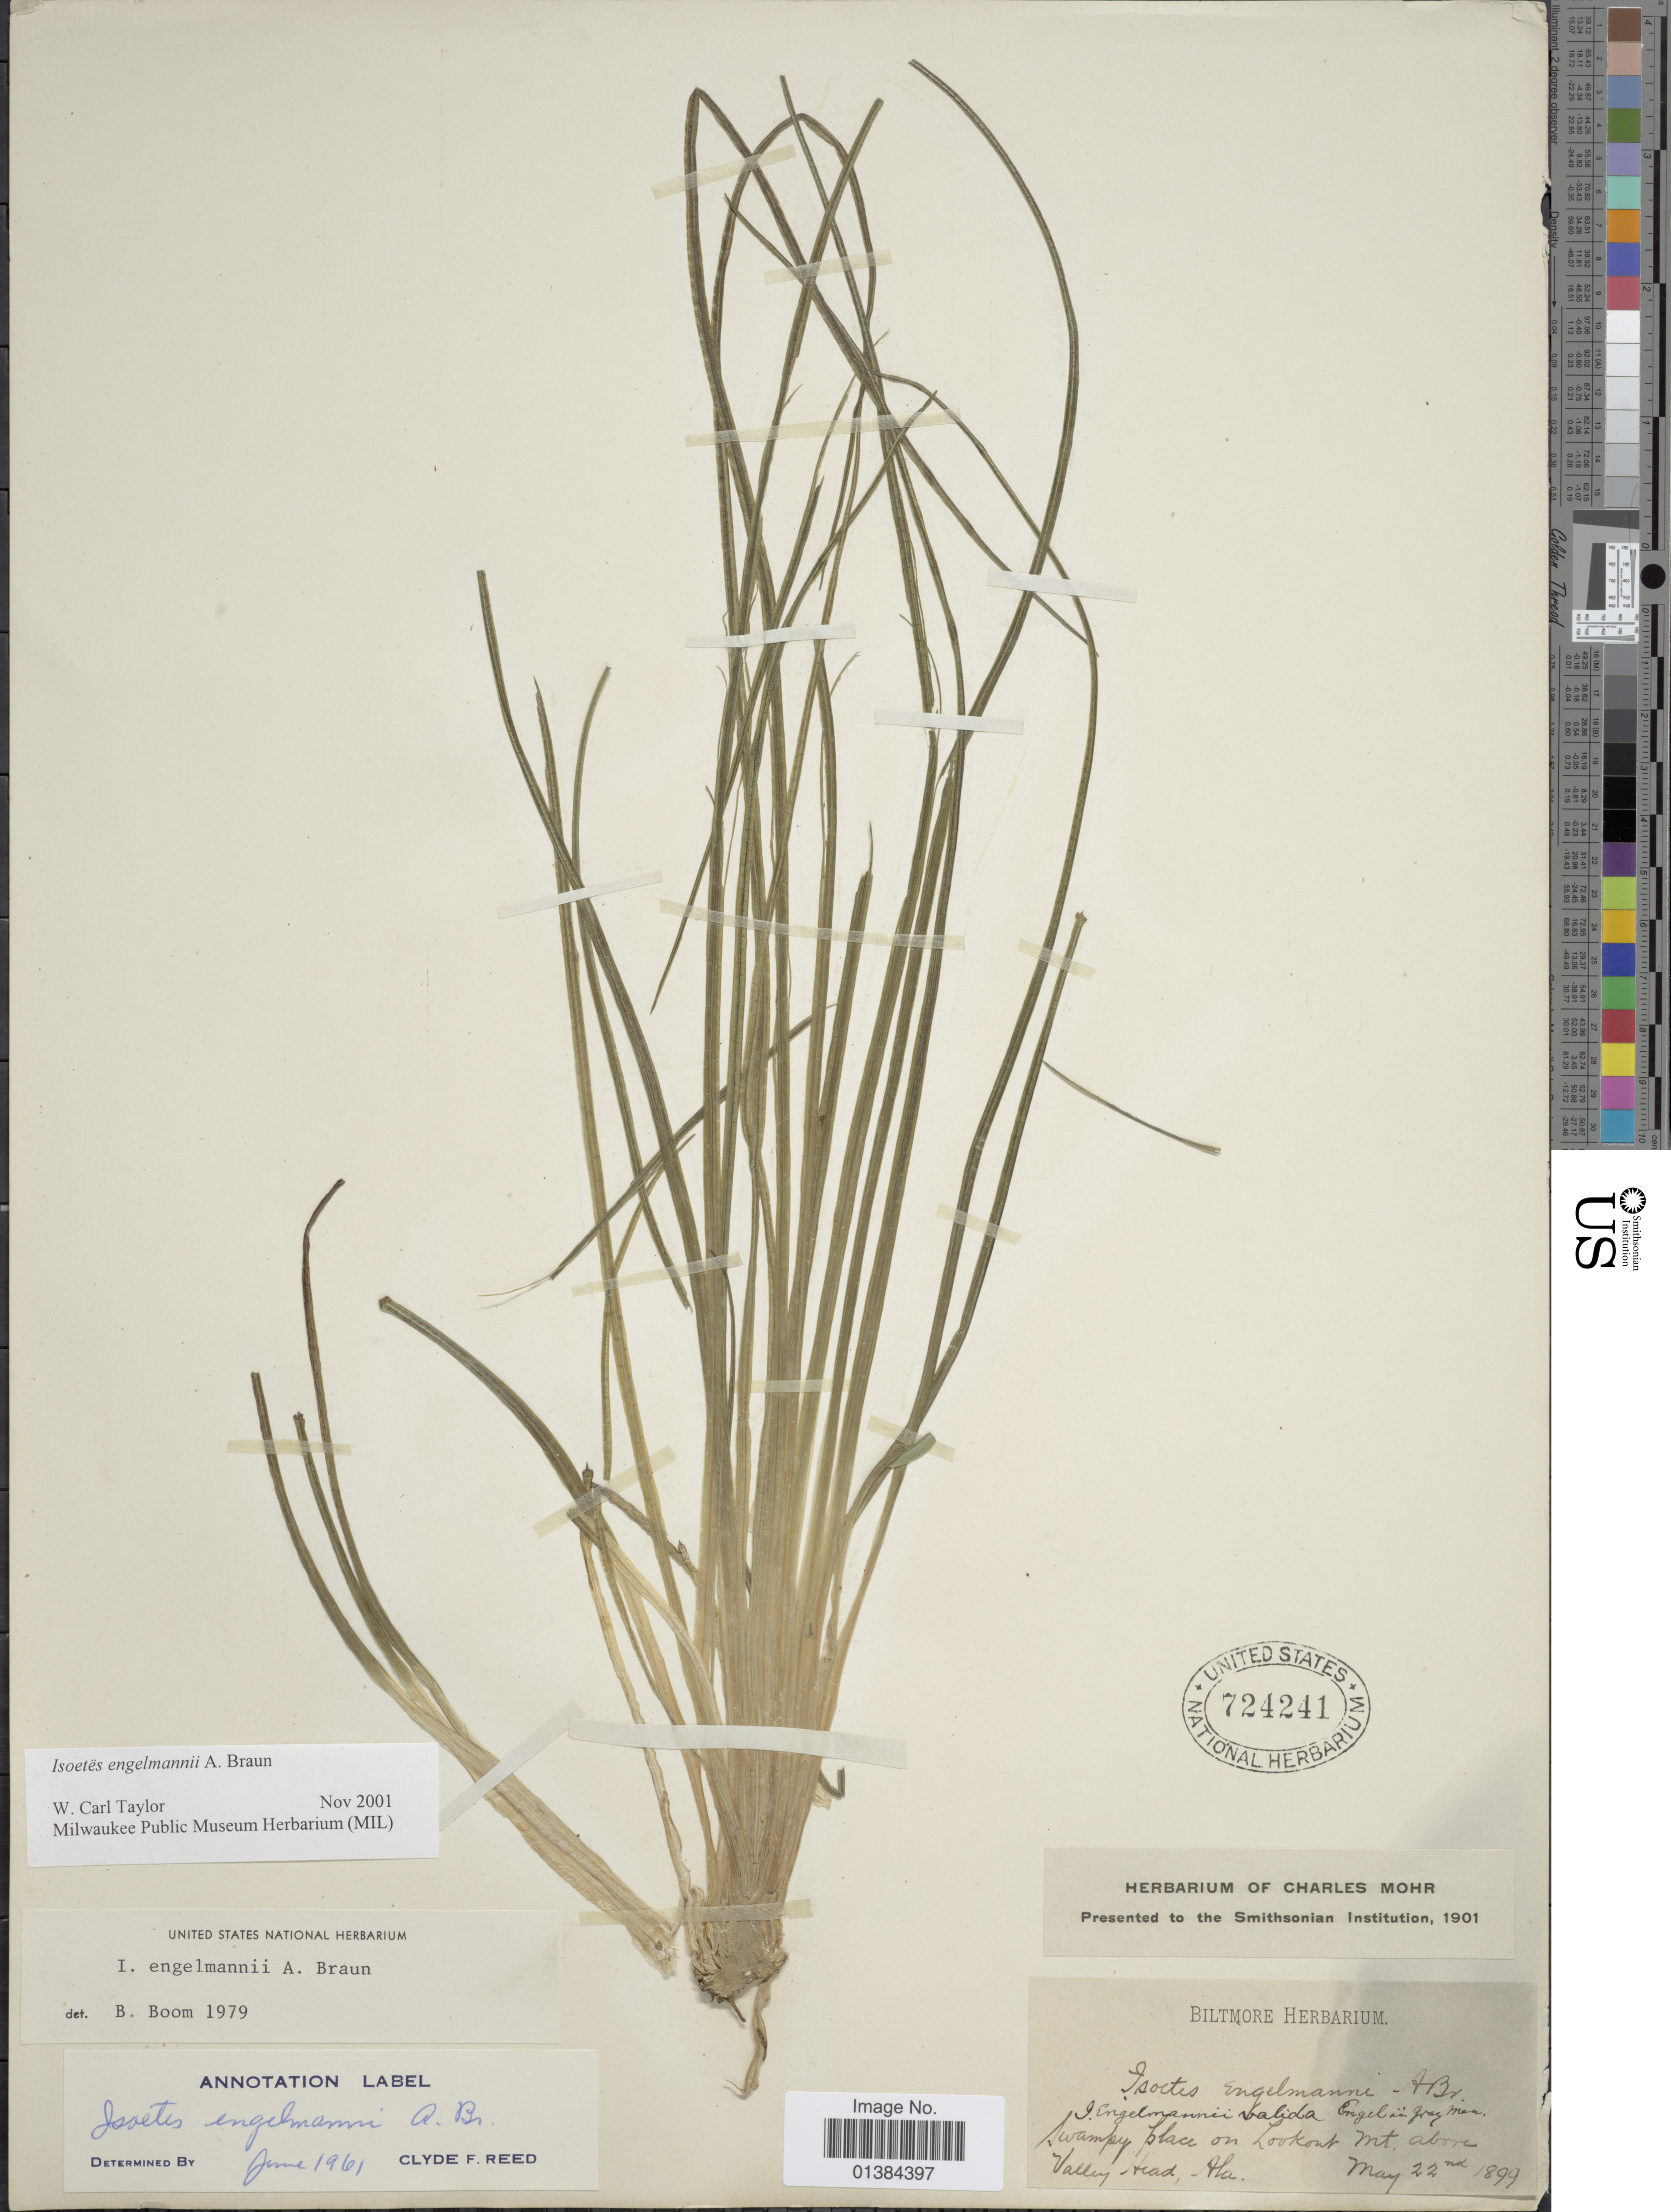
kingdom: Plantae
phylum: Tracheophyta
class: Lycopodiopsida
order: Isoetales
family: Isoetaceae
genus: Isoetes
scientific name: Isoetes engelmannii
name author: A. Braun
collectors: ex herb. Biltmore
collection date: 1899-05-22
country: United States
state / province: Alabama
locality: Swampy place on Lookout Mt. above Valley Head.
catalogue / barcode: US 724241